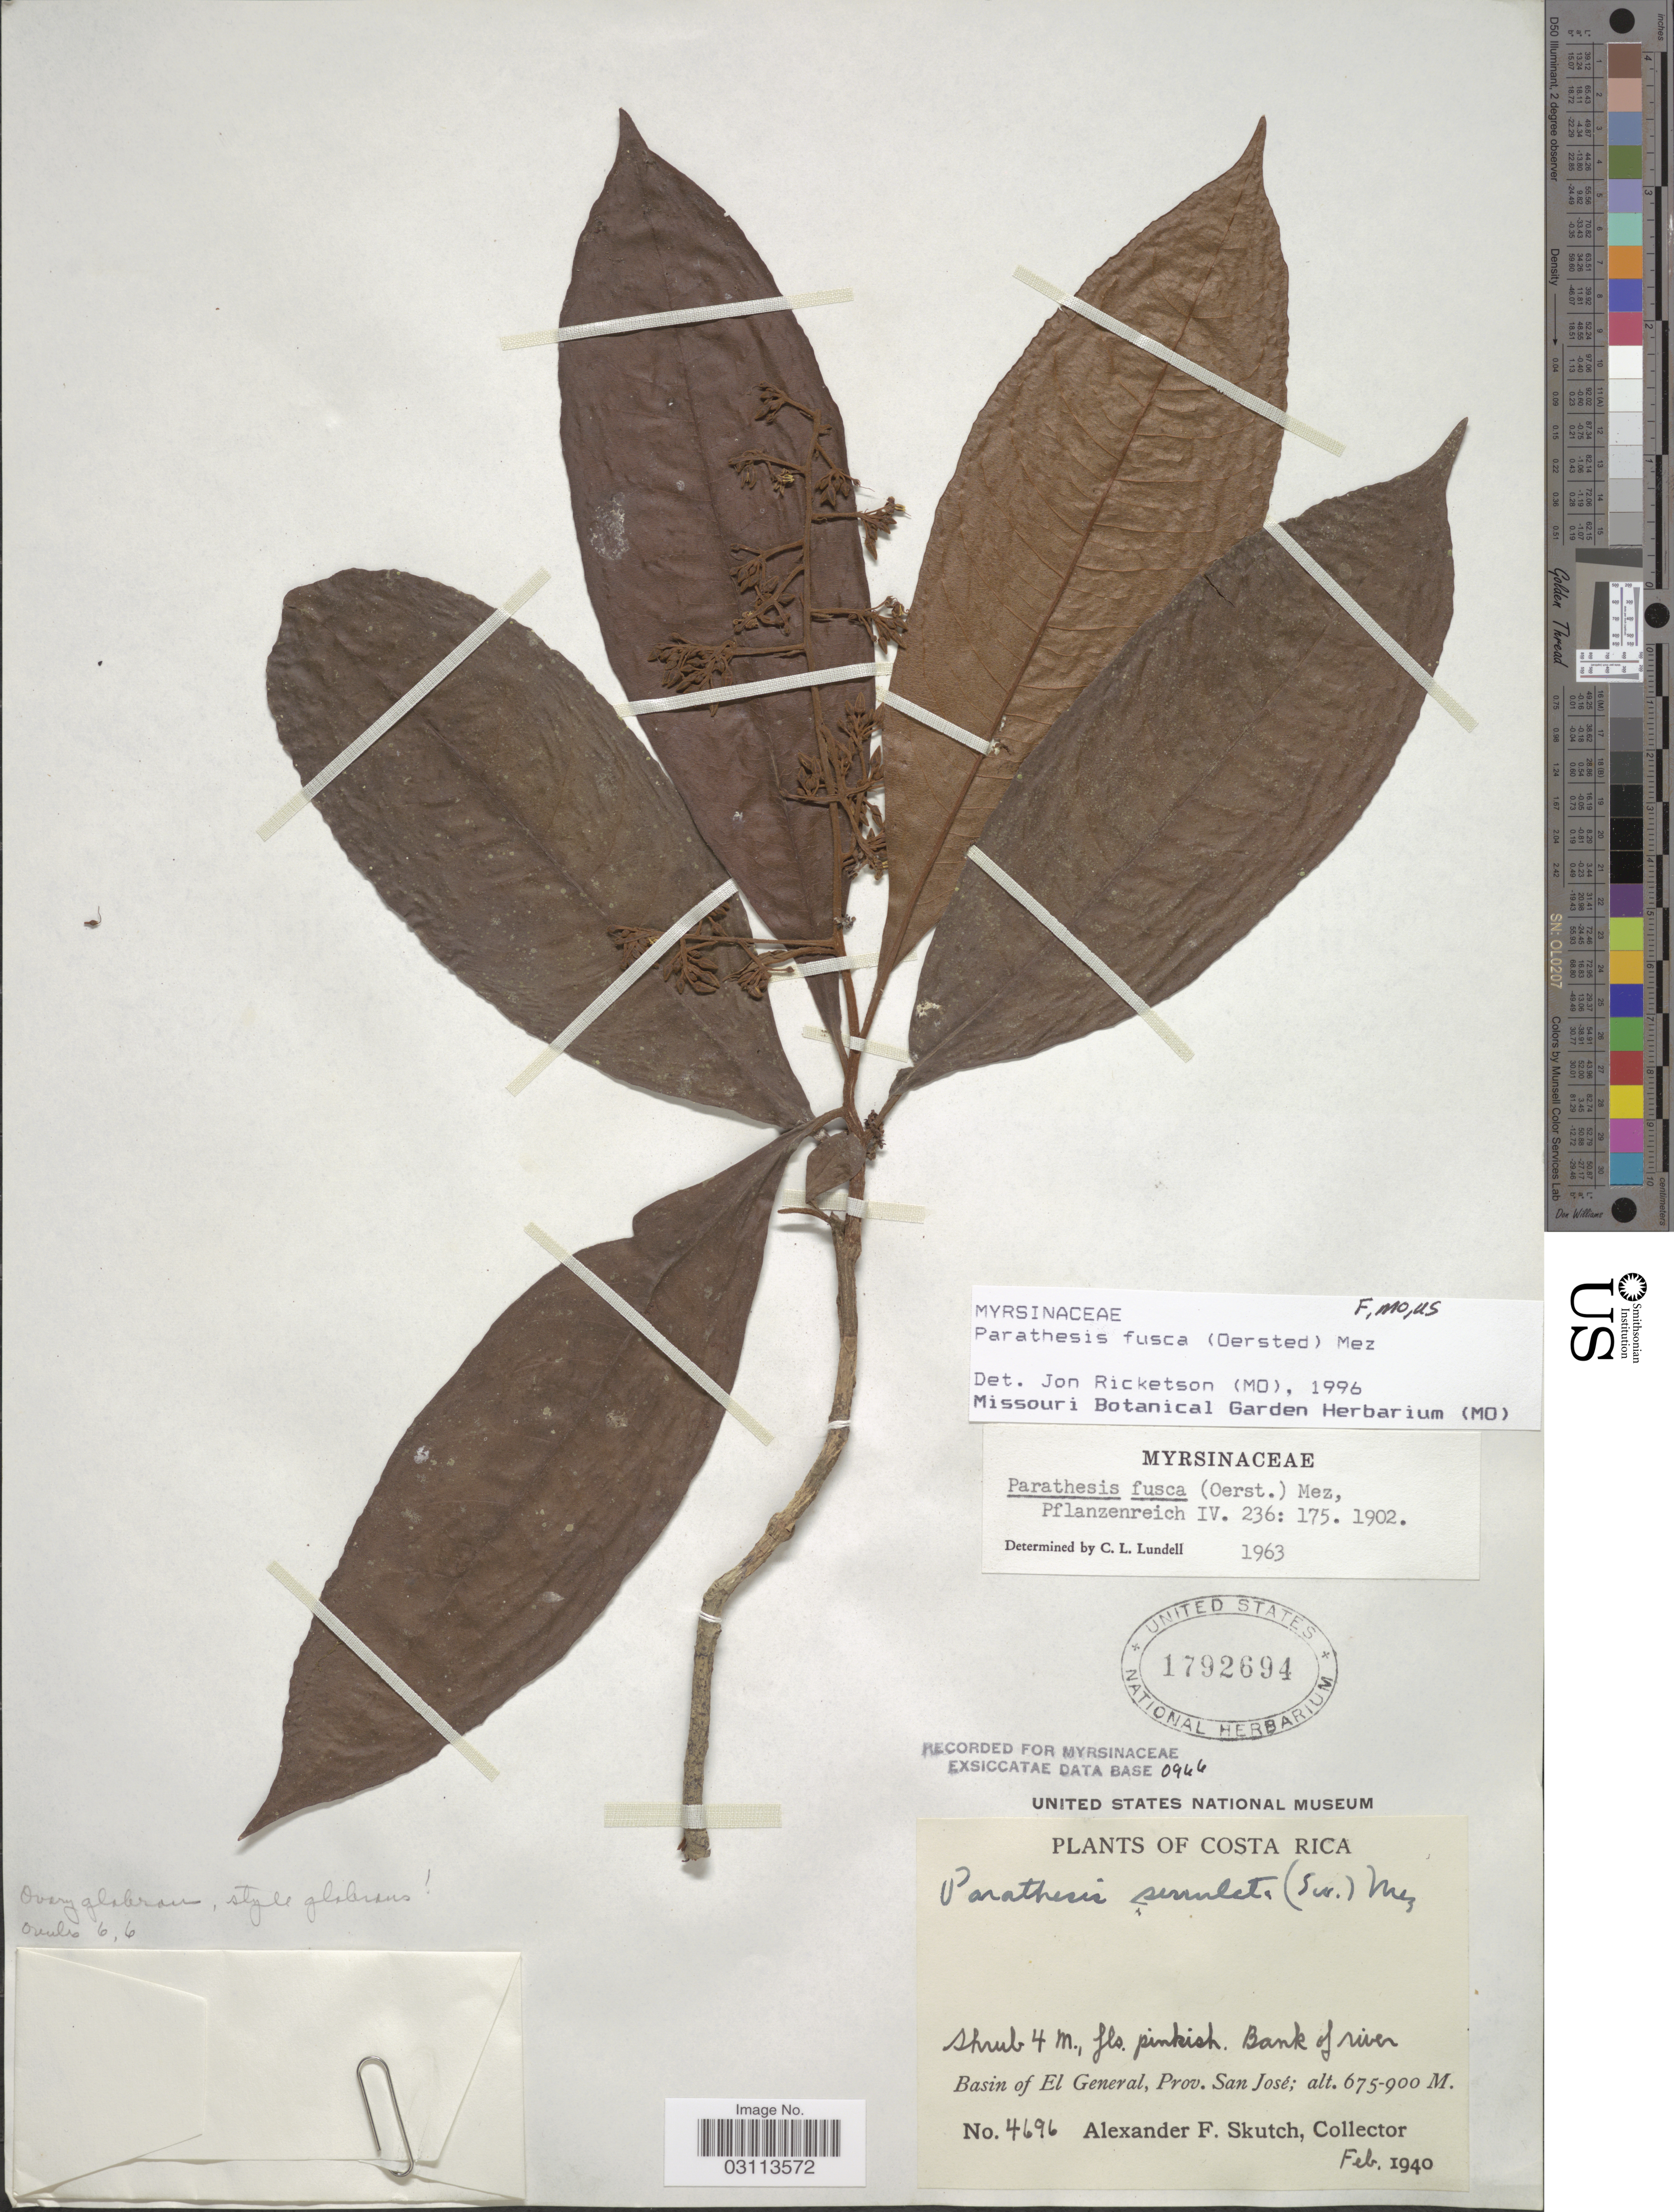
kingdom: Plantae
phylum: Tracheophyta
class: Magnoliopsida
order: Ericales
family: Primulaceae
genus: Parathesis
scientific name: Parathesis fusca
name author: (Oerst.) Mez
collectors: A. F. Skutch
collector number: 4696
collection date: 1940-02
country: Costa Rica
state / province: San José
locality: Basin of El General.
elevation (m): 675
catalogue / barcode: US 1792694